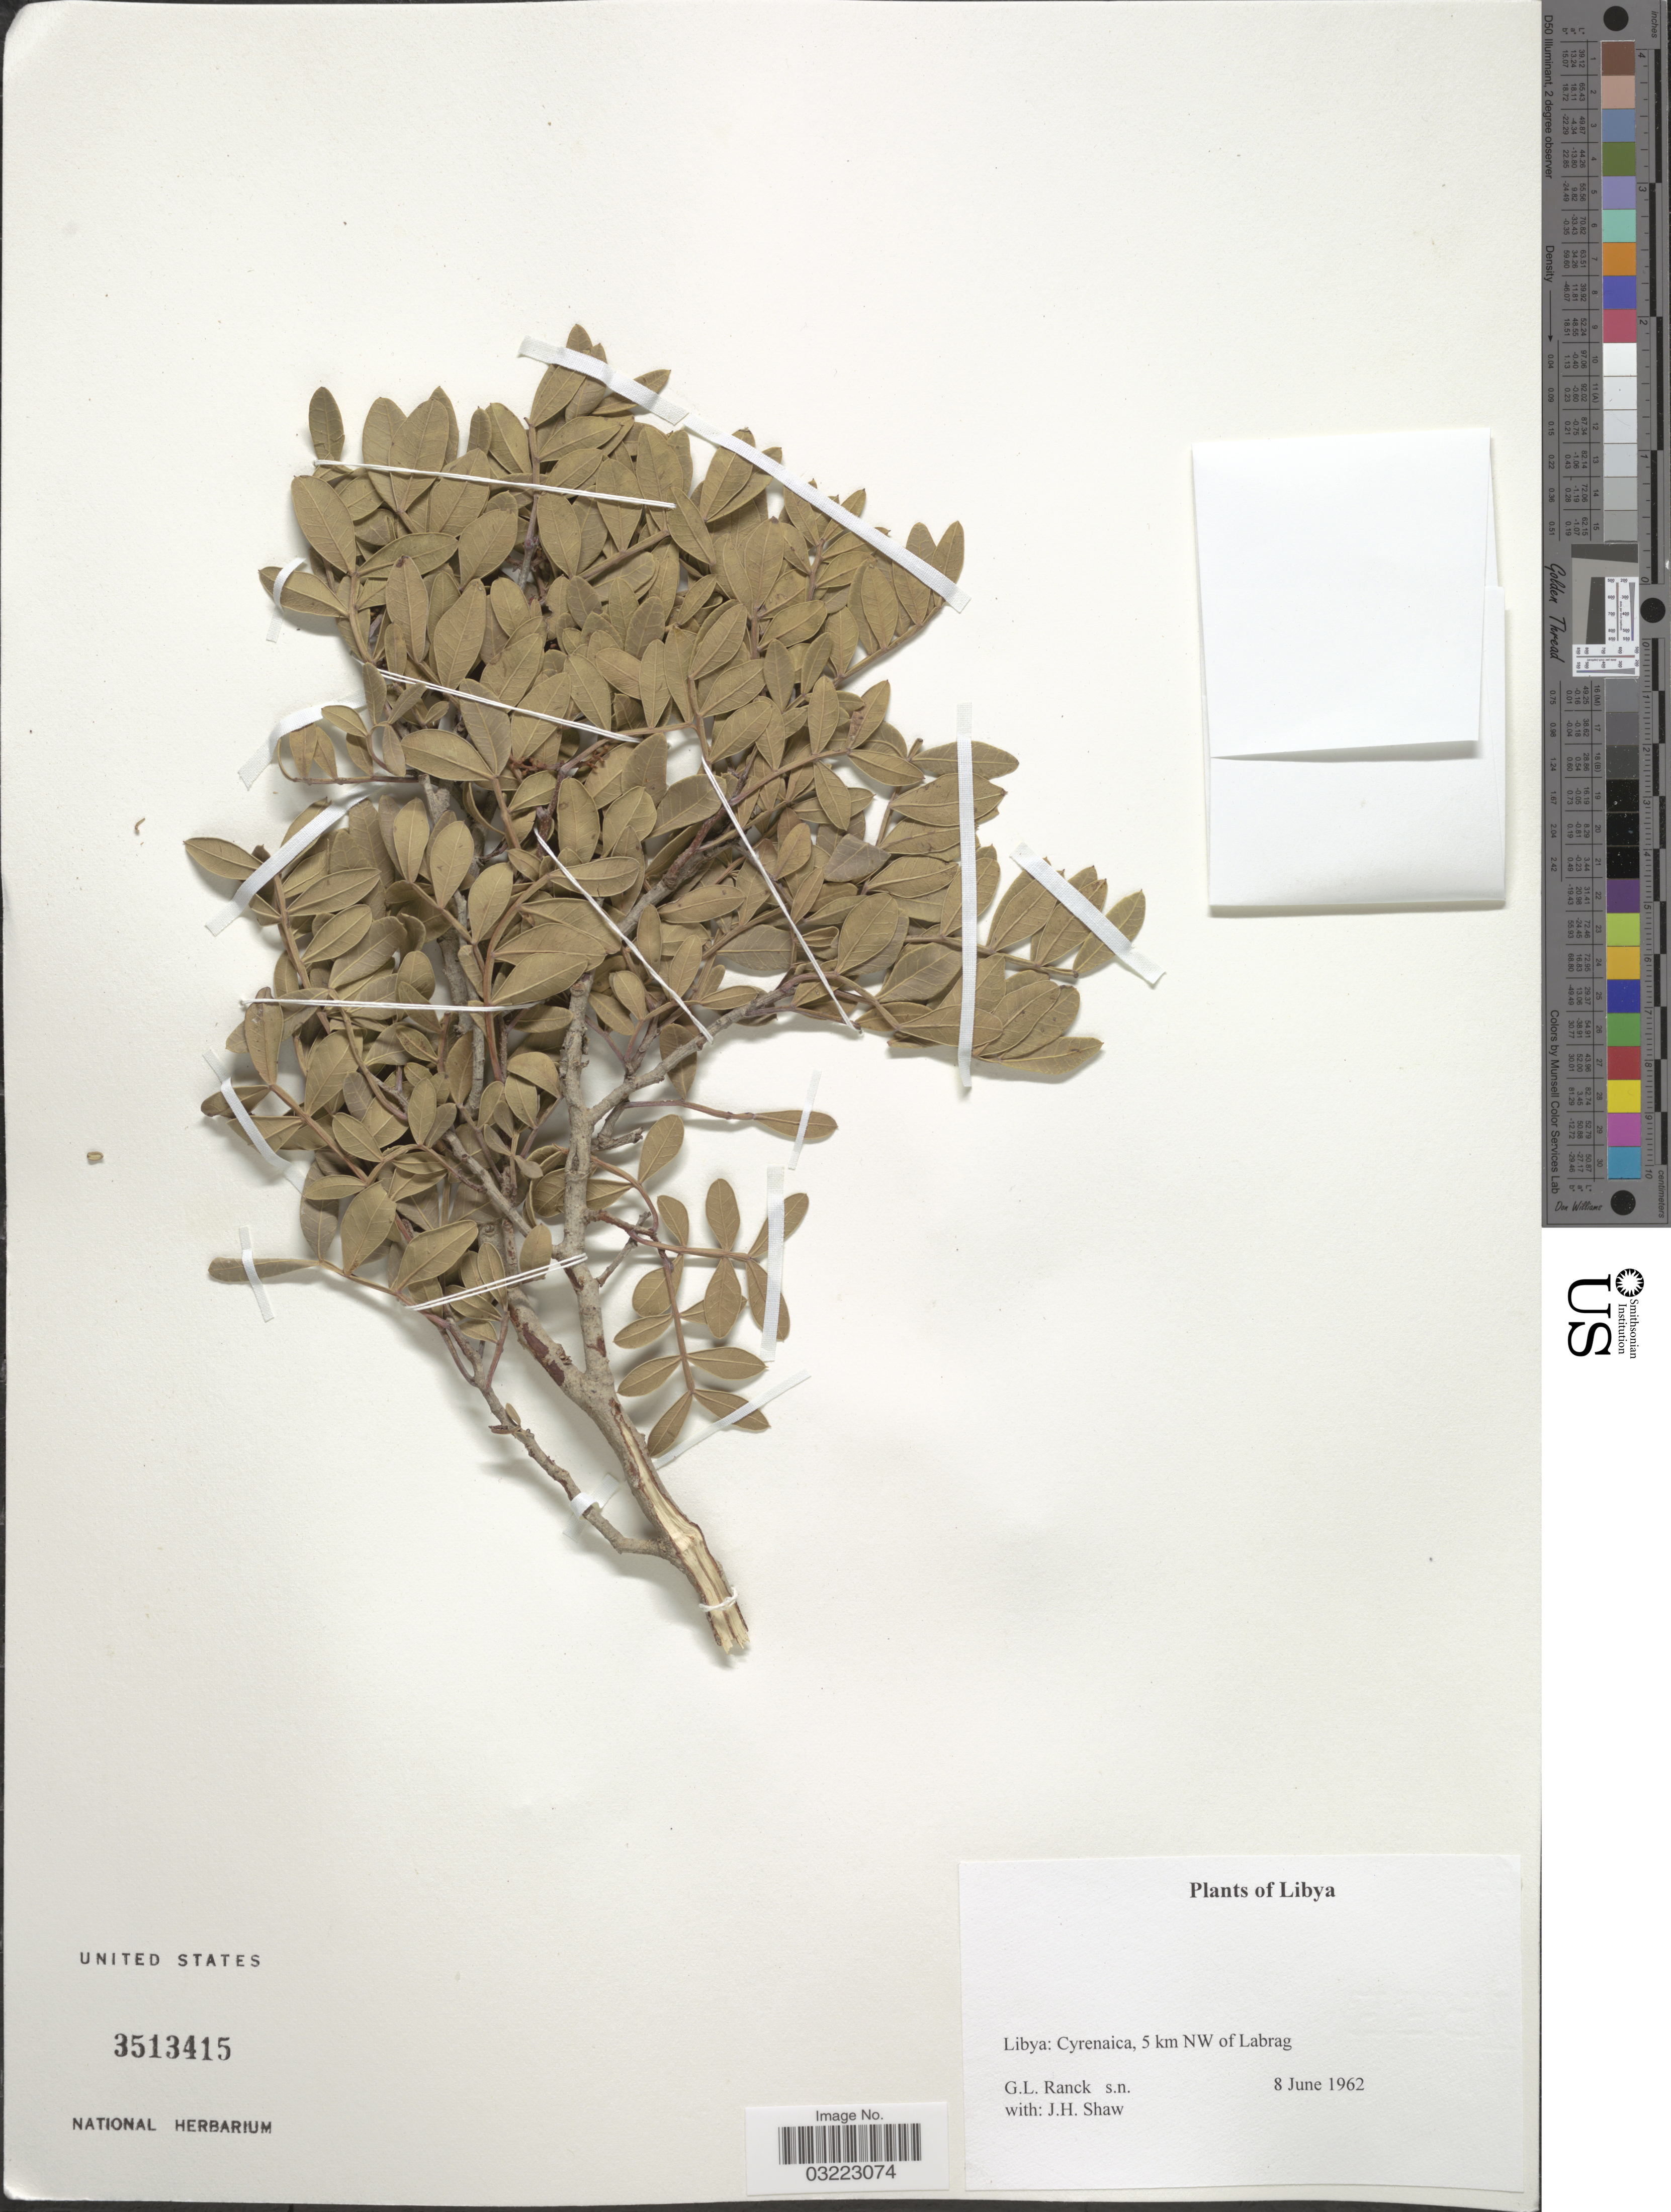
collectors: G. Ranck & J. H. Shaw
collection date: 1962-06-08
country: Libya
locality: Cyrenaica, 5 km NW of Labrag.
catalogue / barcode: US 3513415